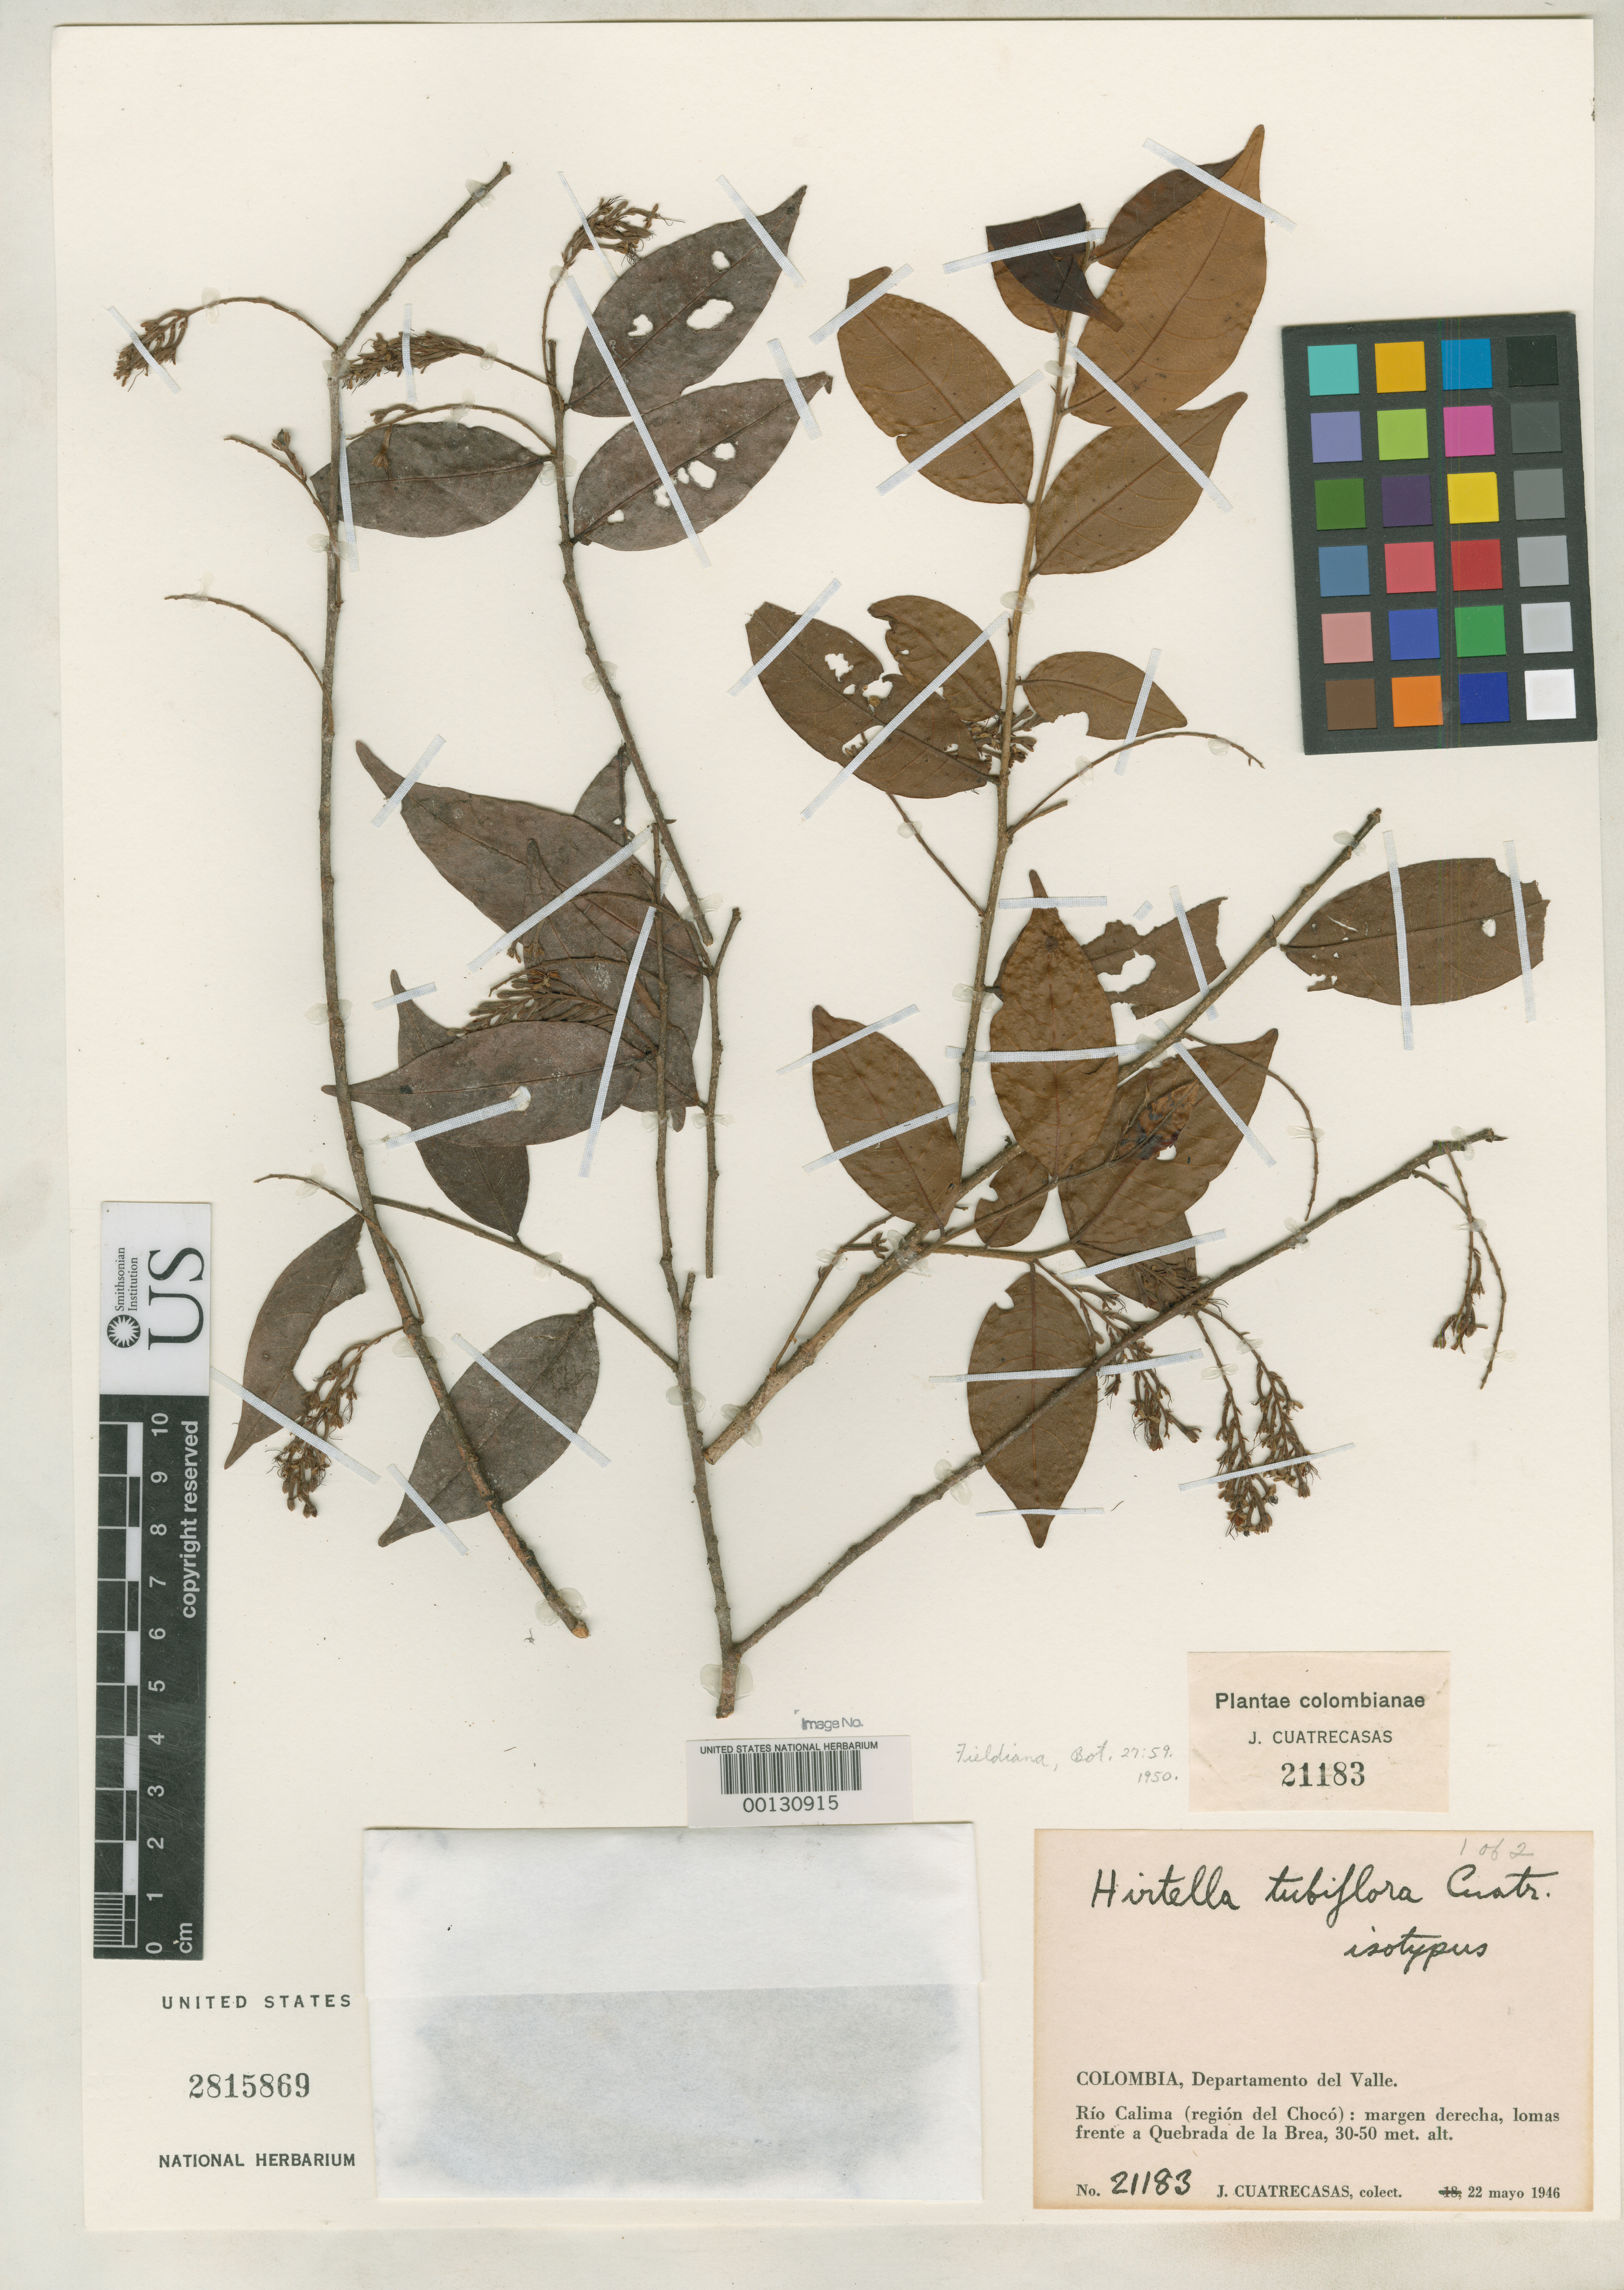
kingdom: Plantae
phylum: Tracheophyta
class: Magnoliopsida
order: Malpighiales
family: Chrysobalanaceae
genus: Hirtella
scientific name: Hirtella tubiflora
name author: Cuatrec.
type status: Isotype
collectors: J. Cuatrecasas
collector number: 21183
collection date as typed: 22 May 1946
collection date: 1946-05-22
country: Colombia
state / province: Valle del Cauca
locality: Rio Calima, Quebrada de La Brea.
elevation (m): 30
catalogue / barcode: US 2815869